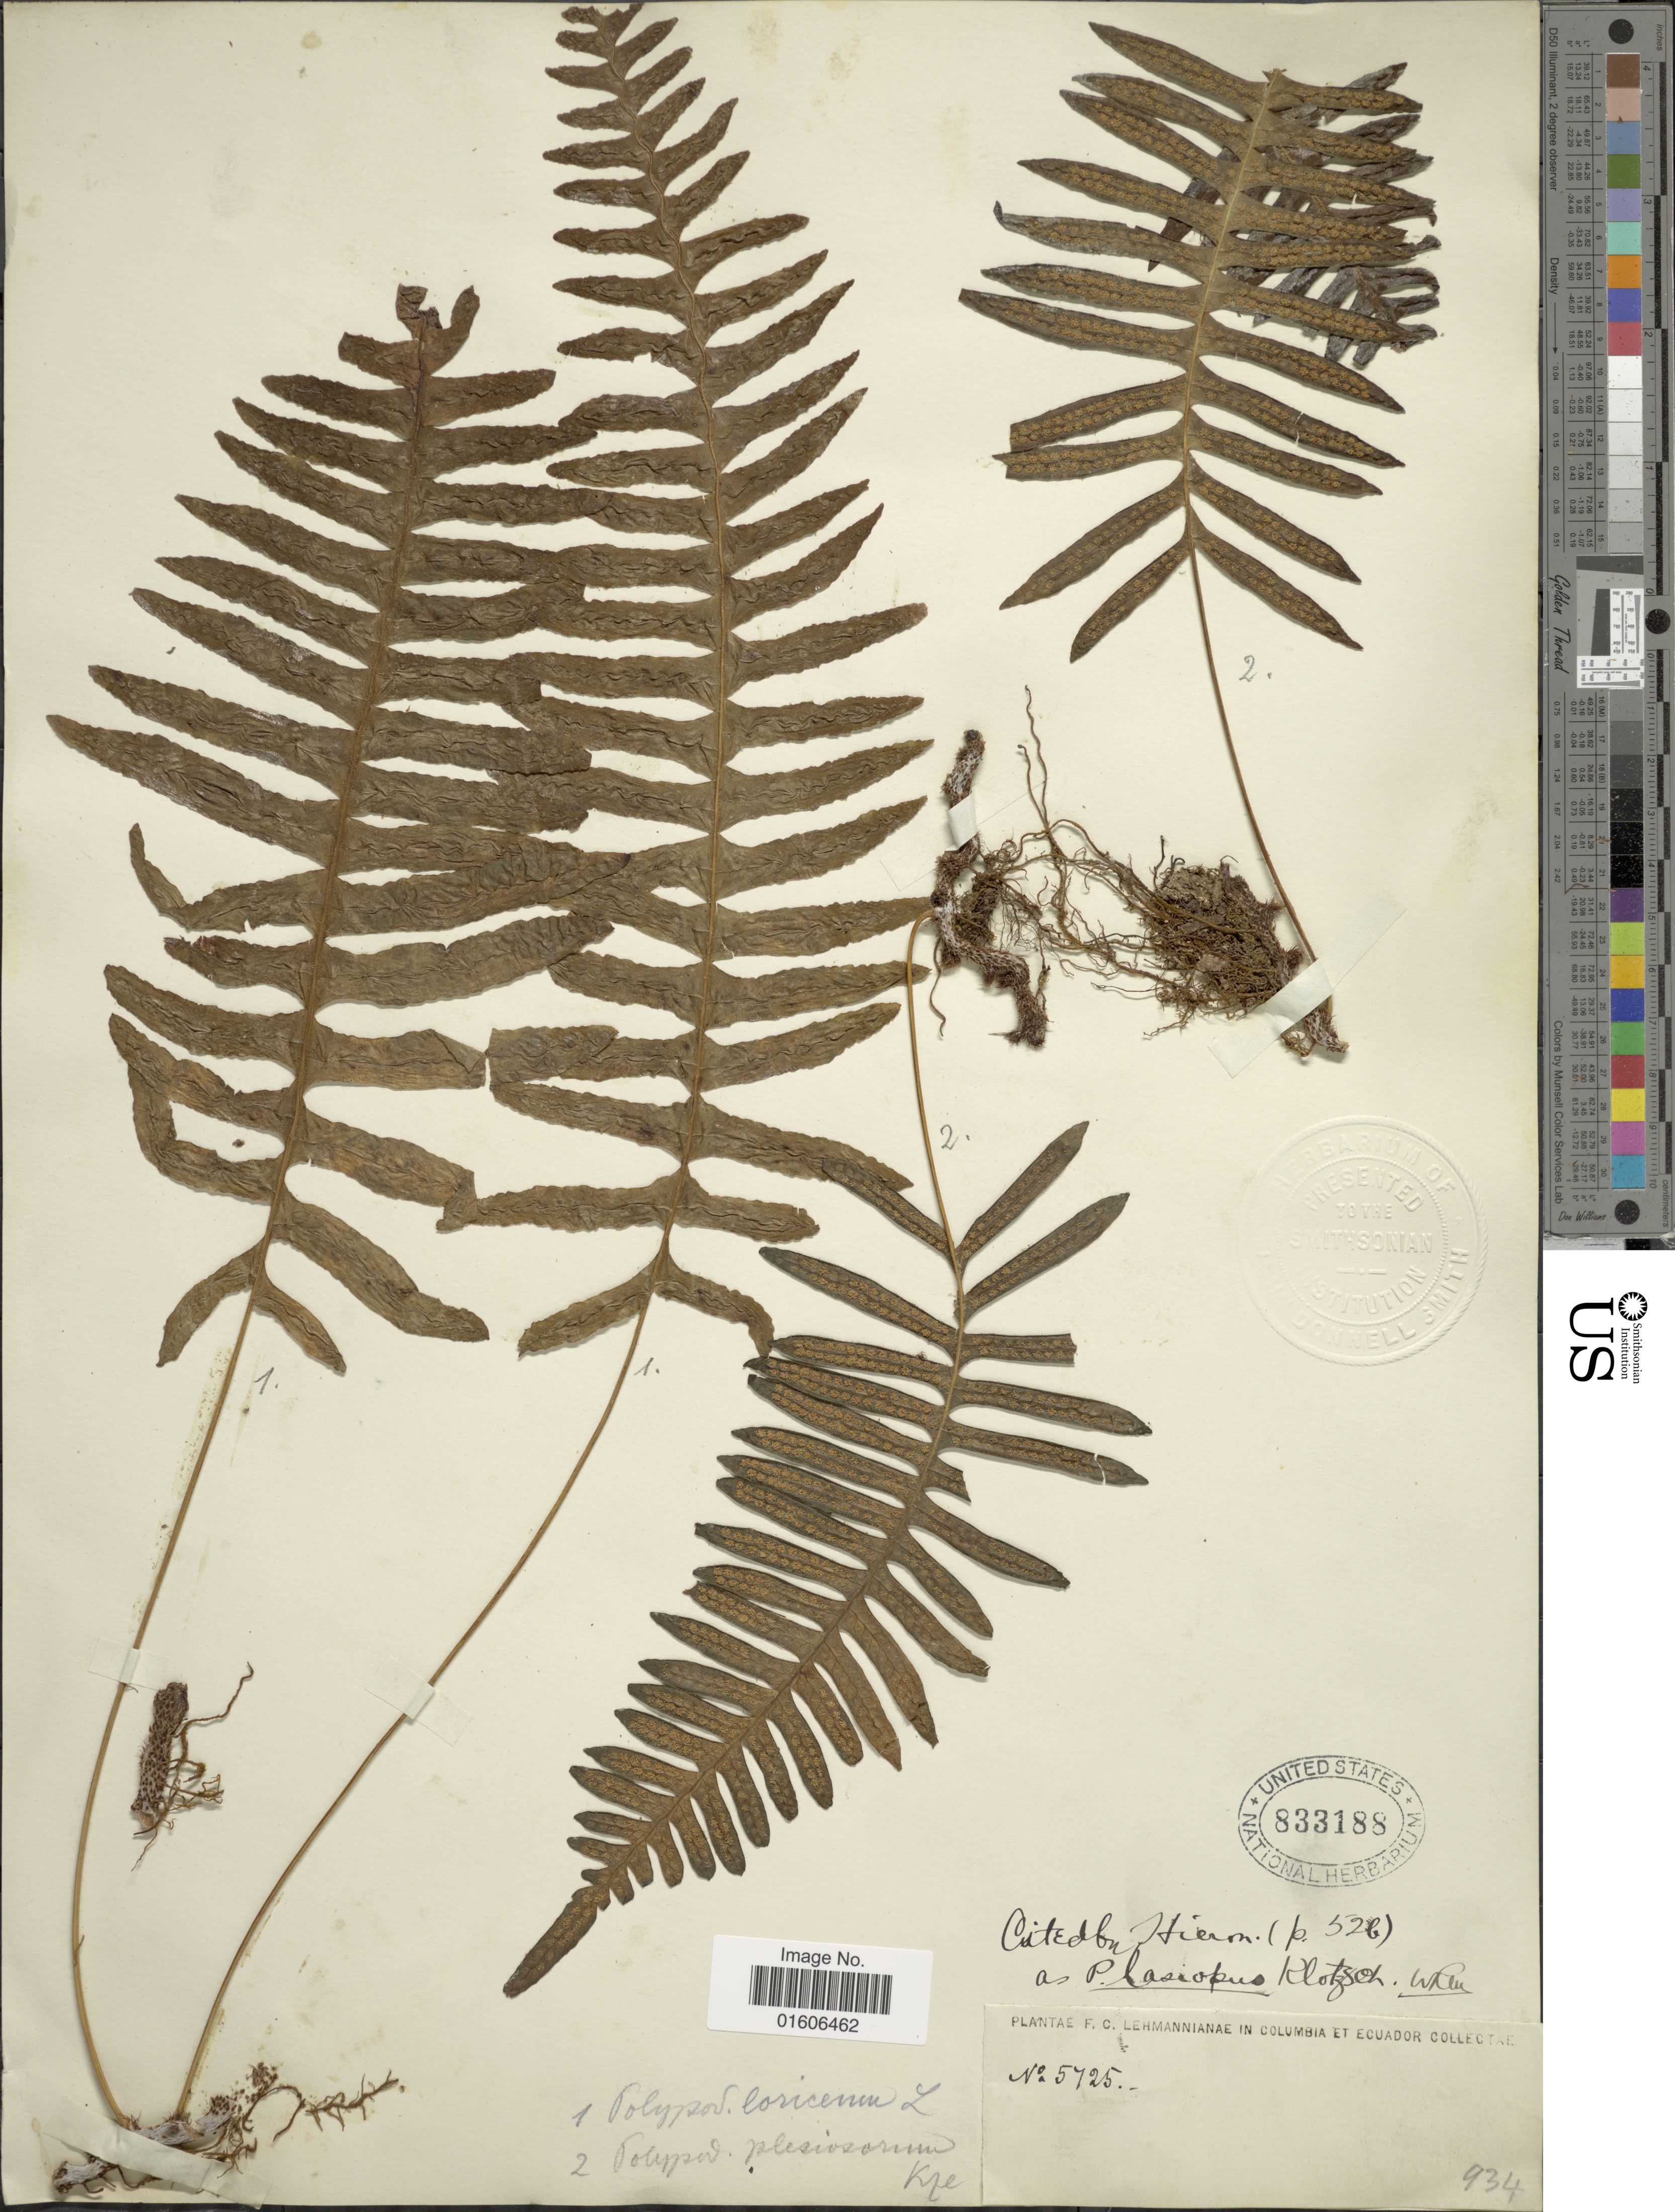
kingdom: Plantae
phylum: Tracheophyta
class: Polypodiopsida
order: Polypodiales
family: Polypodiaceae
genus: Serpocaulon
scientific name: Serpocaulon lasiopus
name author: (Klotzsch) A.R. Sm.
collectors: F. C. Lehmann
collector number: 5725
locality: Columbia, Ecuador.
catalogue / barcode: US 833188